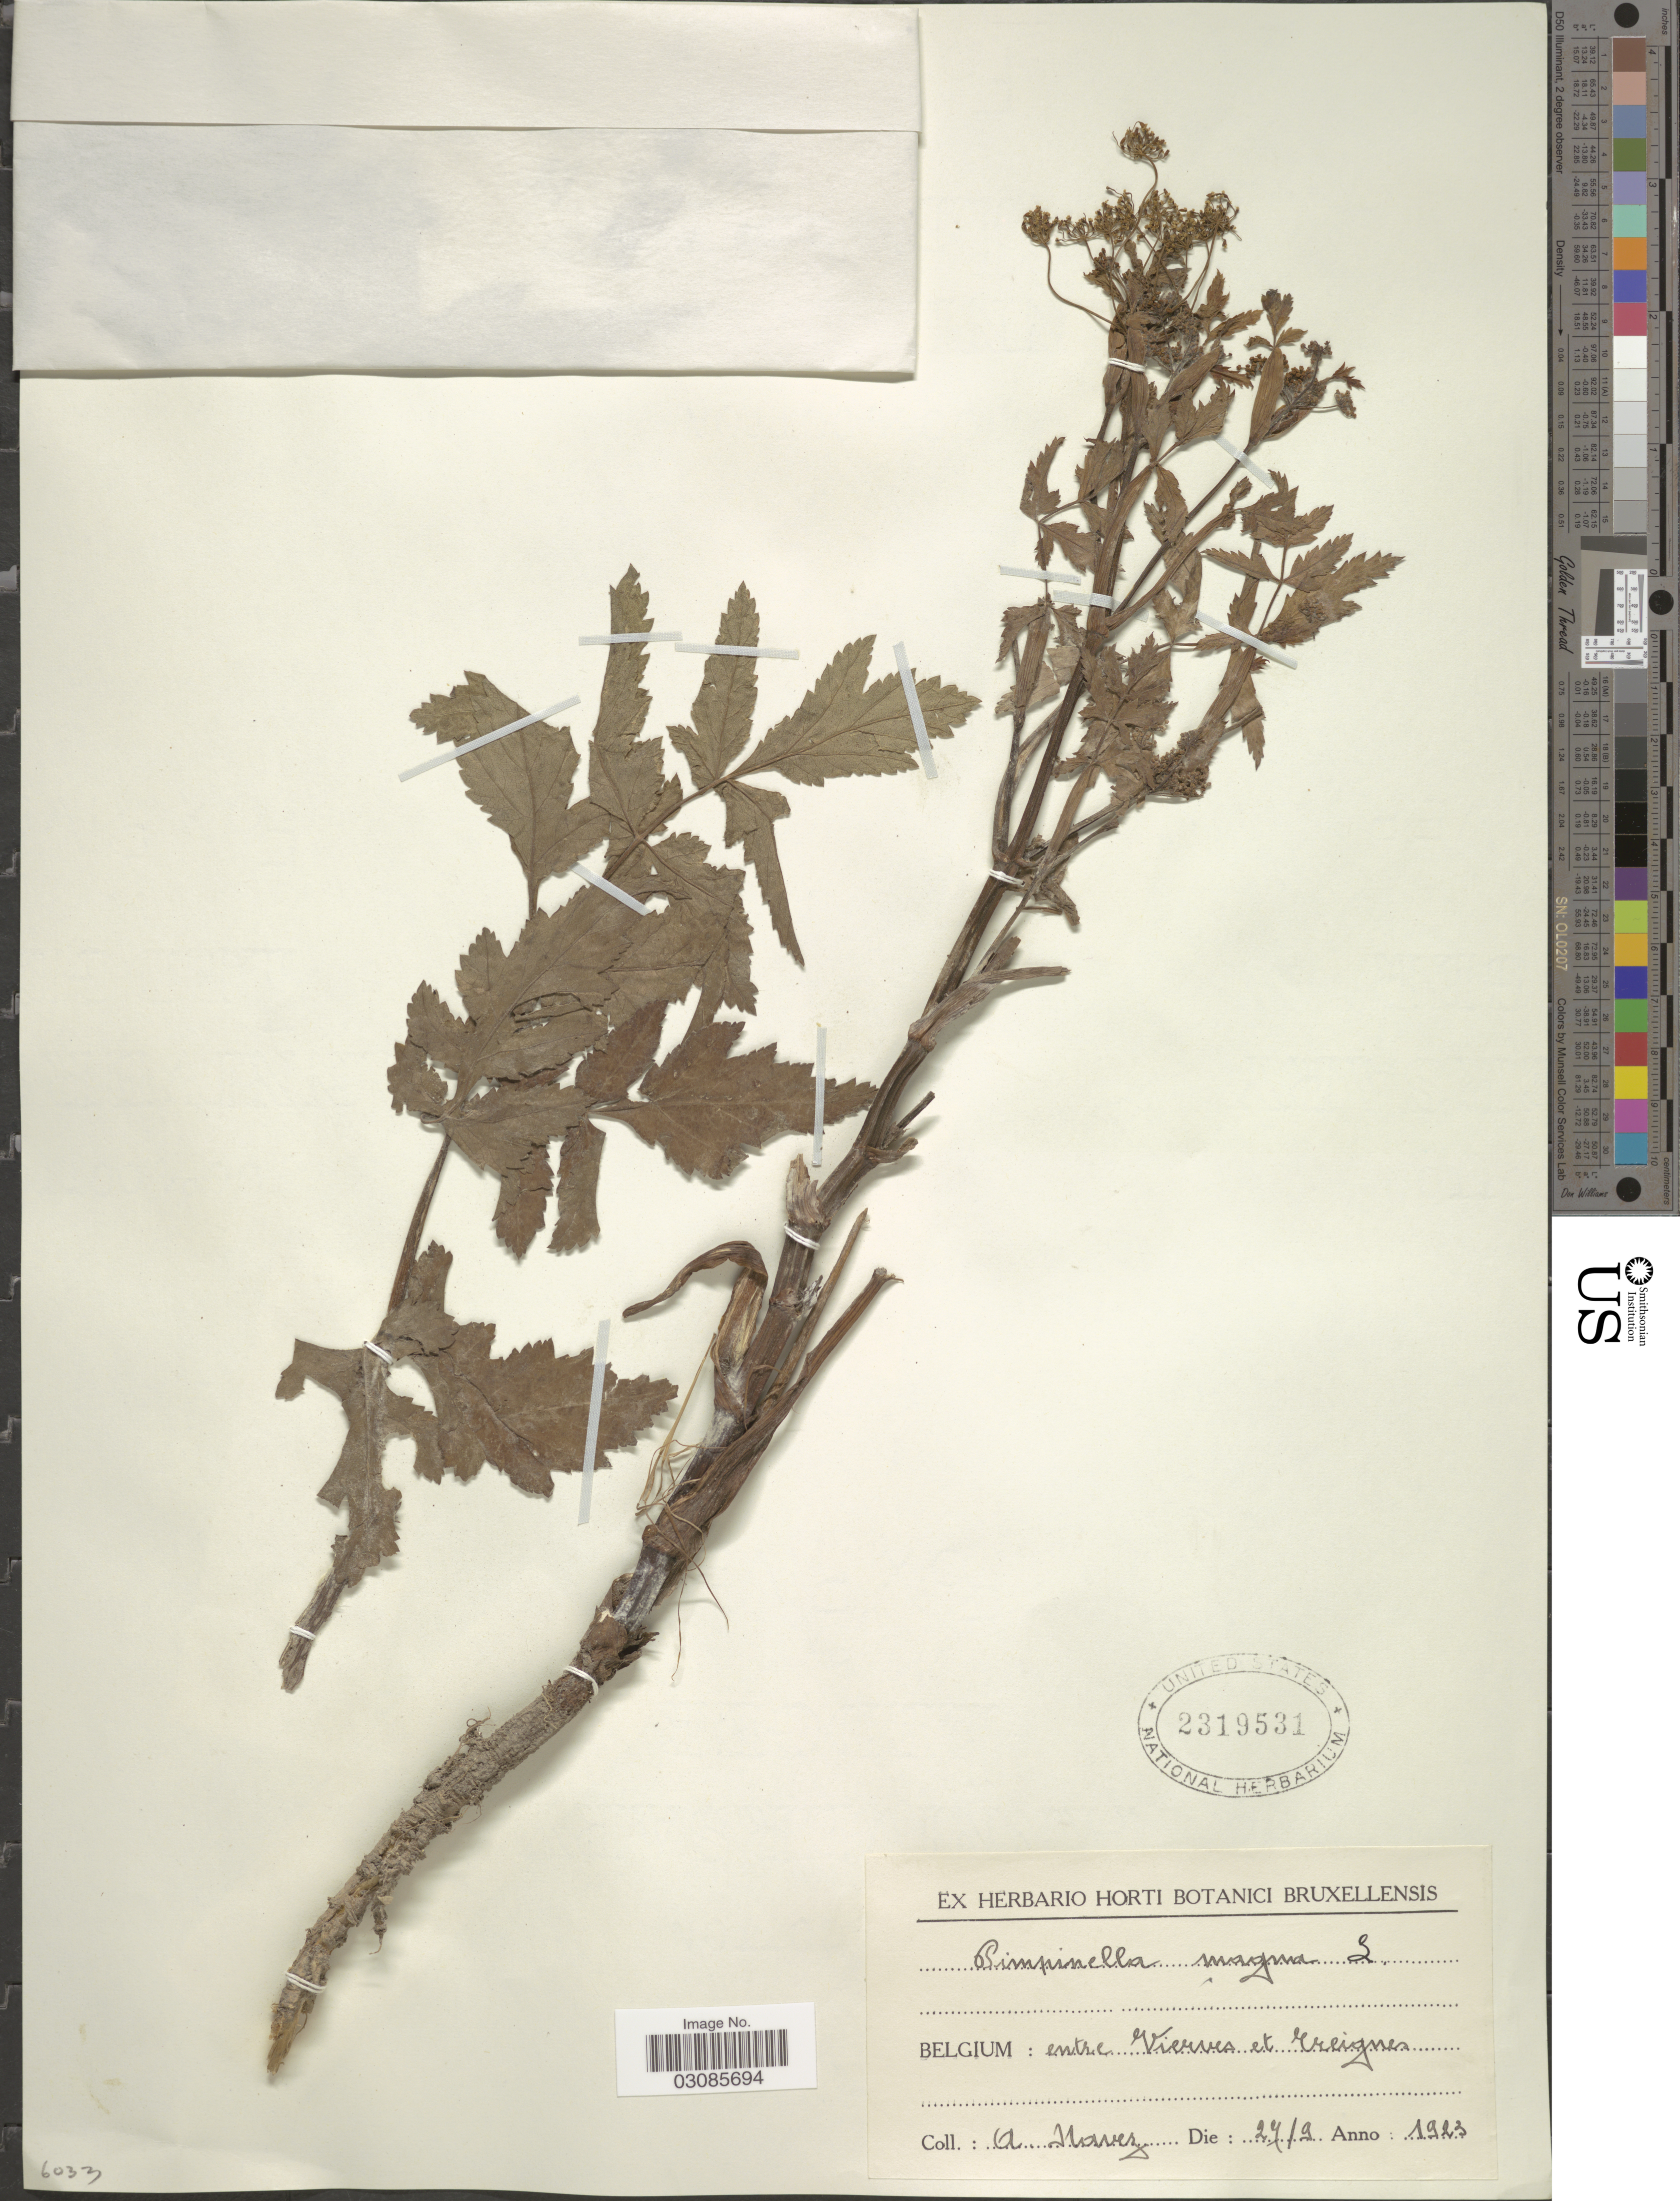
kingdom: Plantae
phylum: Tracheophyta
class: Magnoliopsida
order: Apiales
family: Apiaceae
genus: Pimpinella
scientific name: Pimpinella magna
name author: L.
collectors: V. Navez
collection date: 1923-09-27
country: Belgium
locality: Entre Vierves et Treignes.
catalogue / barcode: US 2319531